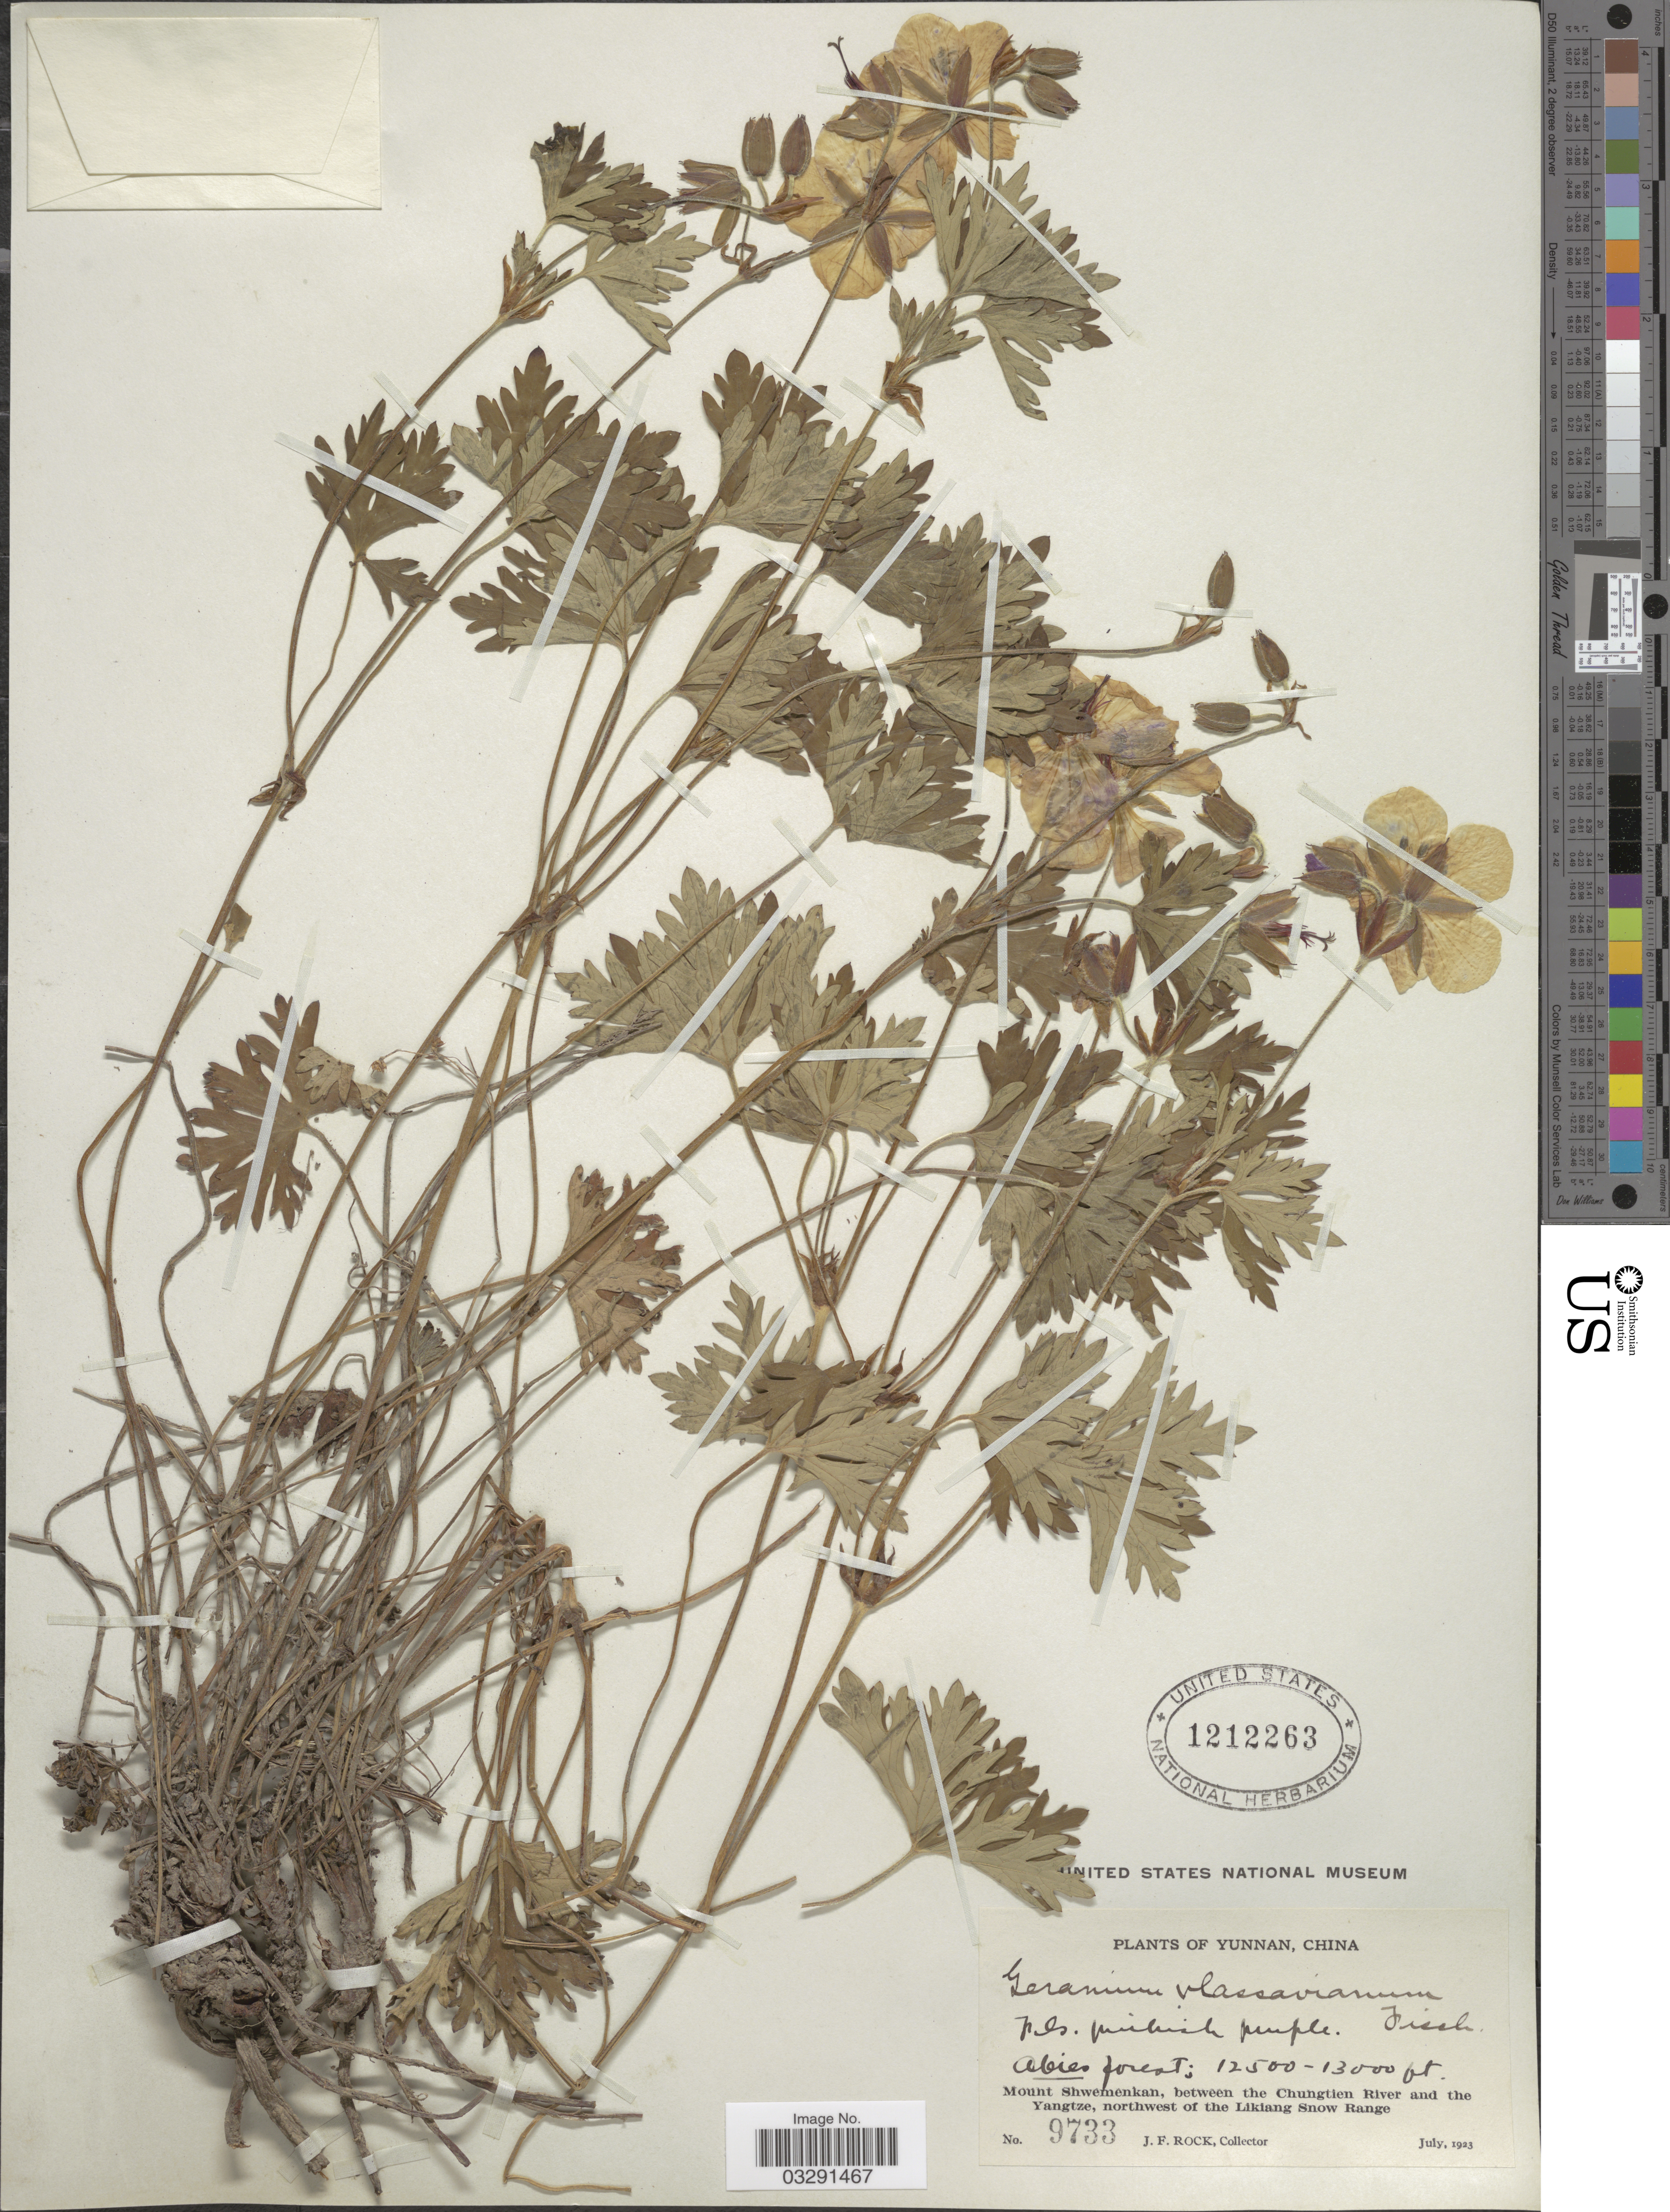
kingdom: Plantae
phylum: Tracheophyta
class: Magnoliopsida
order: Geraniales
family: Geraniaceae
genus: Geranium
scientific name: Geranium wlassovianum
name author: Fisch. ex Link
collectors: J. Rock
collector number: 9733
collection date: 1923-07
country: China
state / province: Yunnan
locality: Mount Shwemenkan, between the Chungtien River and the Yangtze, northwest of the Likiang Snow Range.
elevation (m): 3810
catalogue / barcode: US 1212263